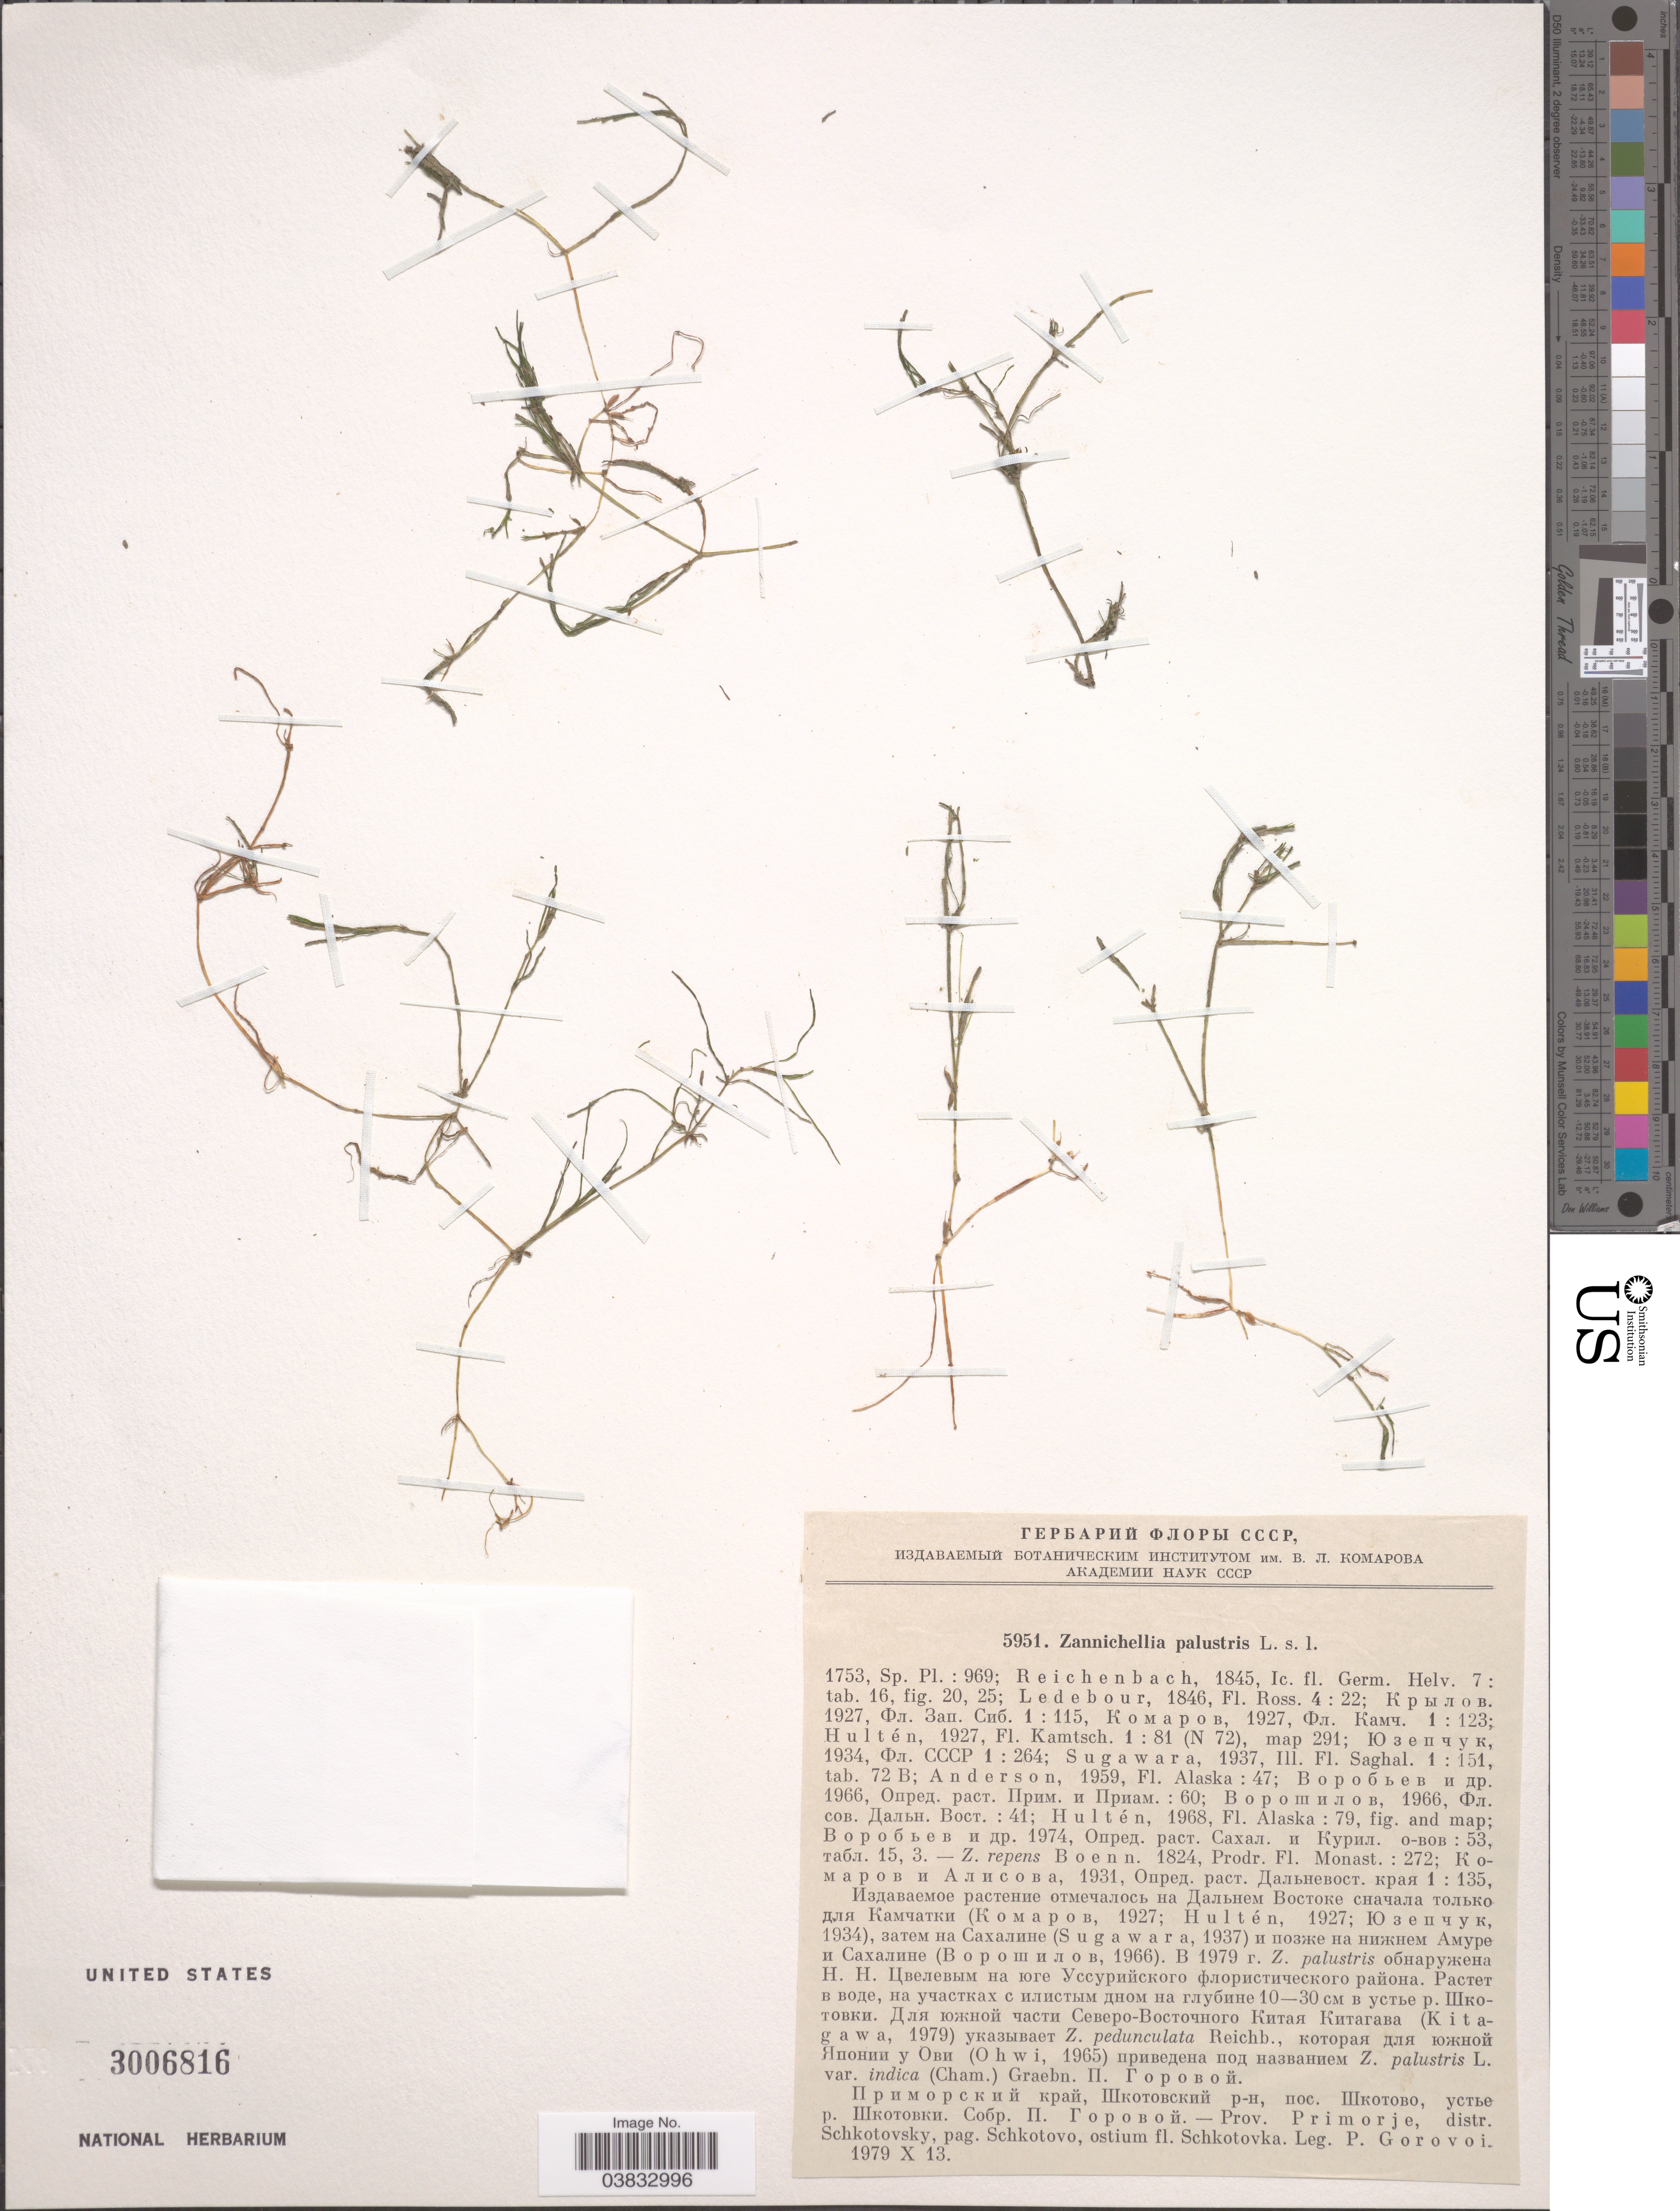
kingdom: Plantae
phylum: Tracheophyta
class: Liliopsida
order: Alismatales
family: Potamogetonaceae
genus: Zannichellia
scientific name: Zannichellia palustris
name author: L.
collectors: P. Gorovoi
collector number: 5951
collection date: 1979-10-13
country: Croatia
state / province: Primorje-Gorski Kotar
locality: Prov. Primorje, distr. Schkotovsky, pag. Schkotovo, ostium fl. Schkotovka.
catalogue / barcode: US 3006816